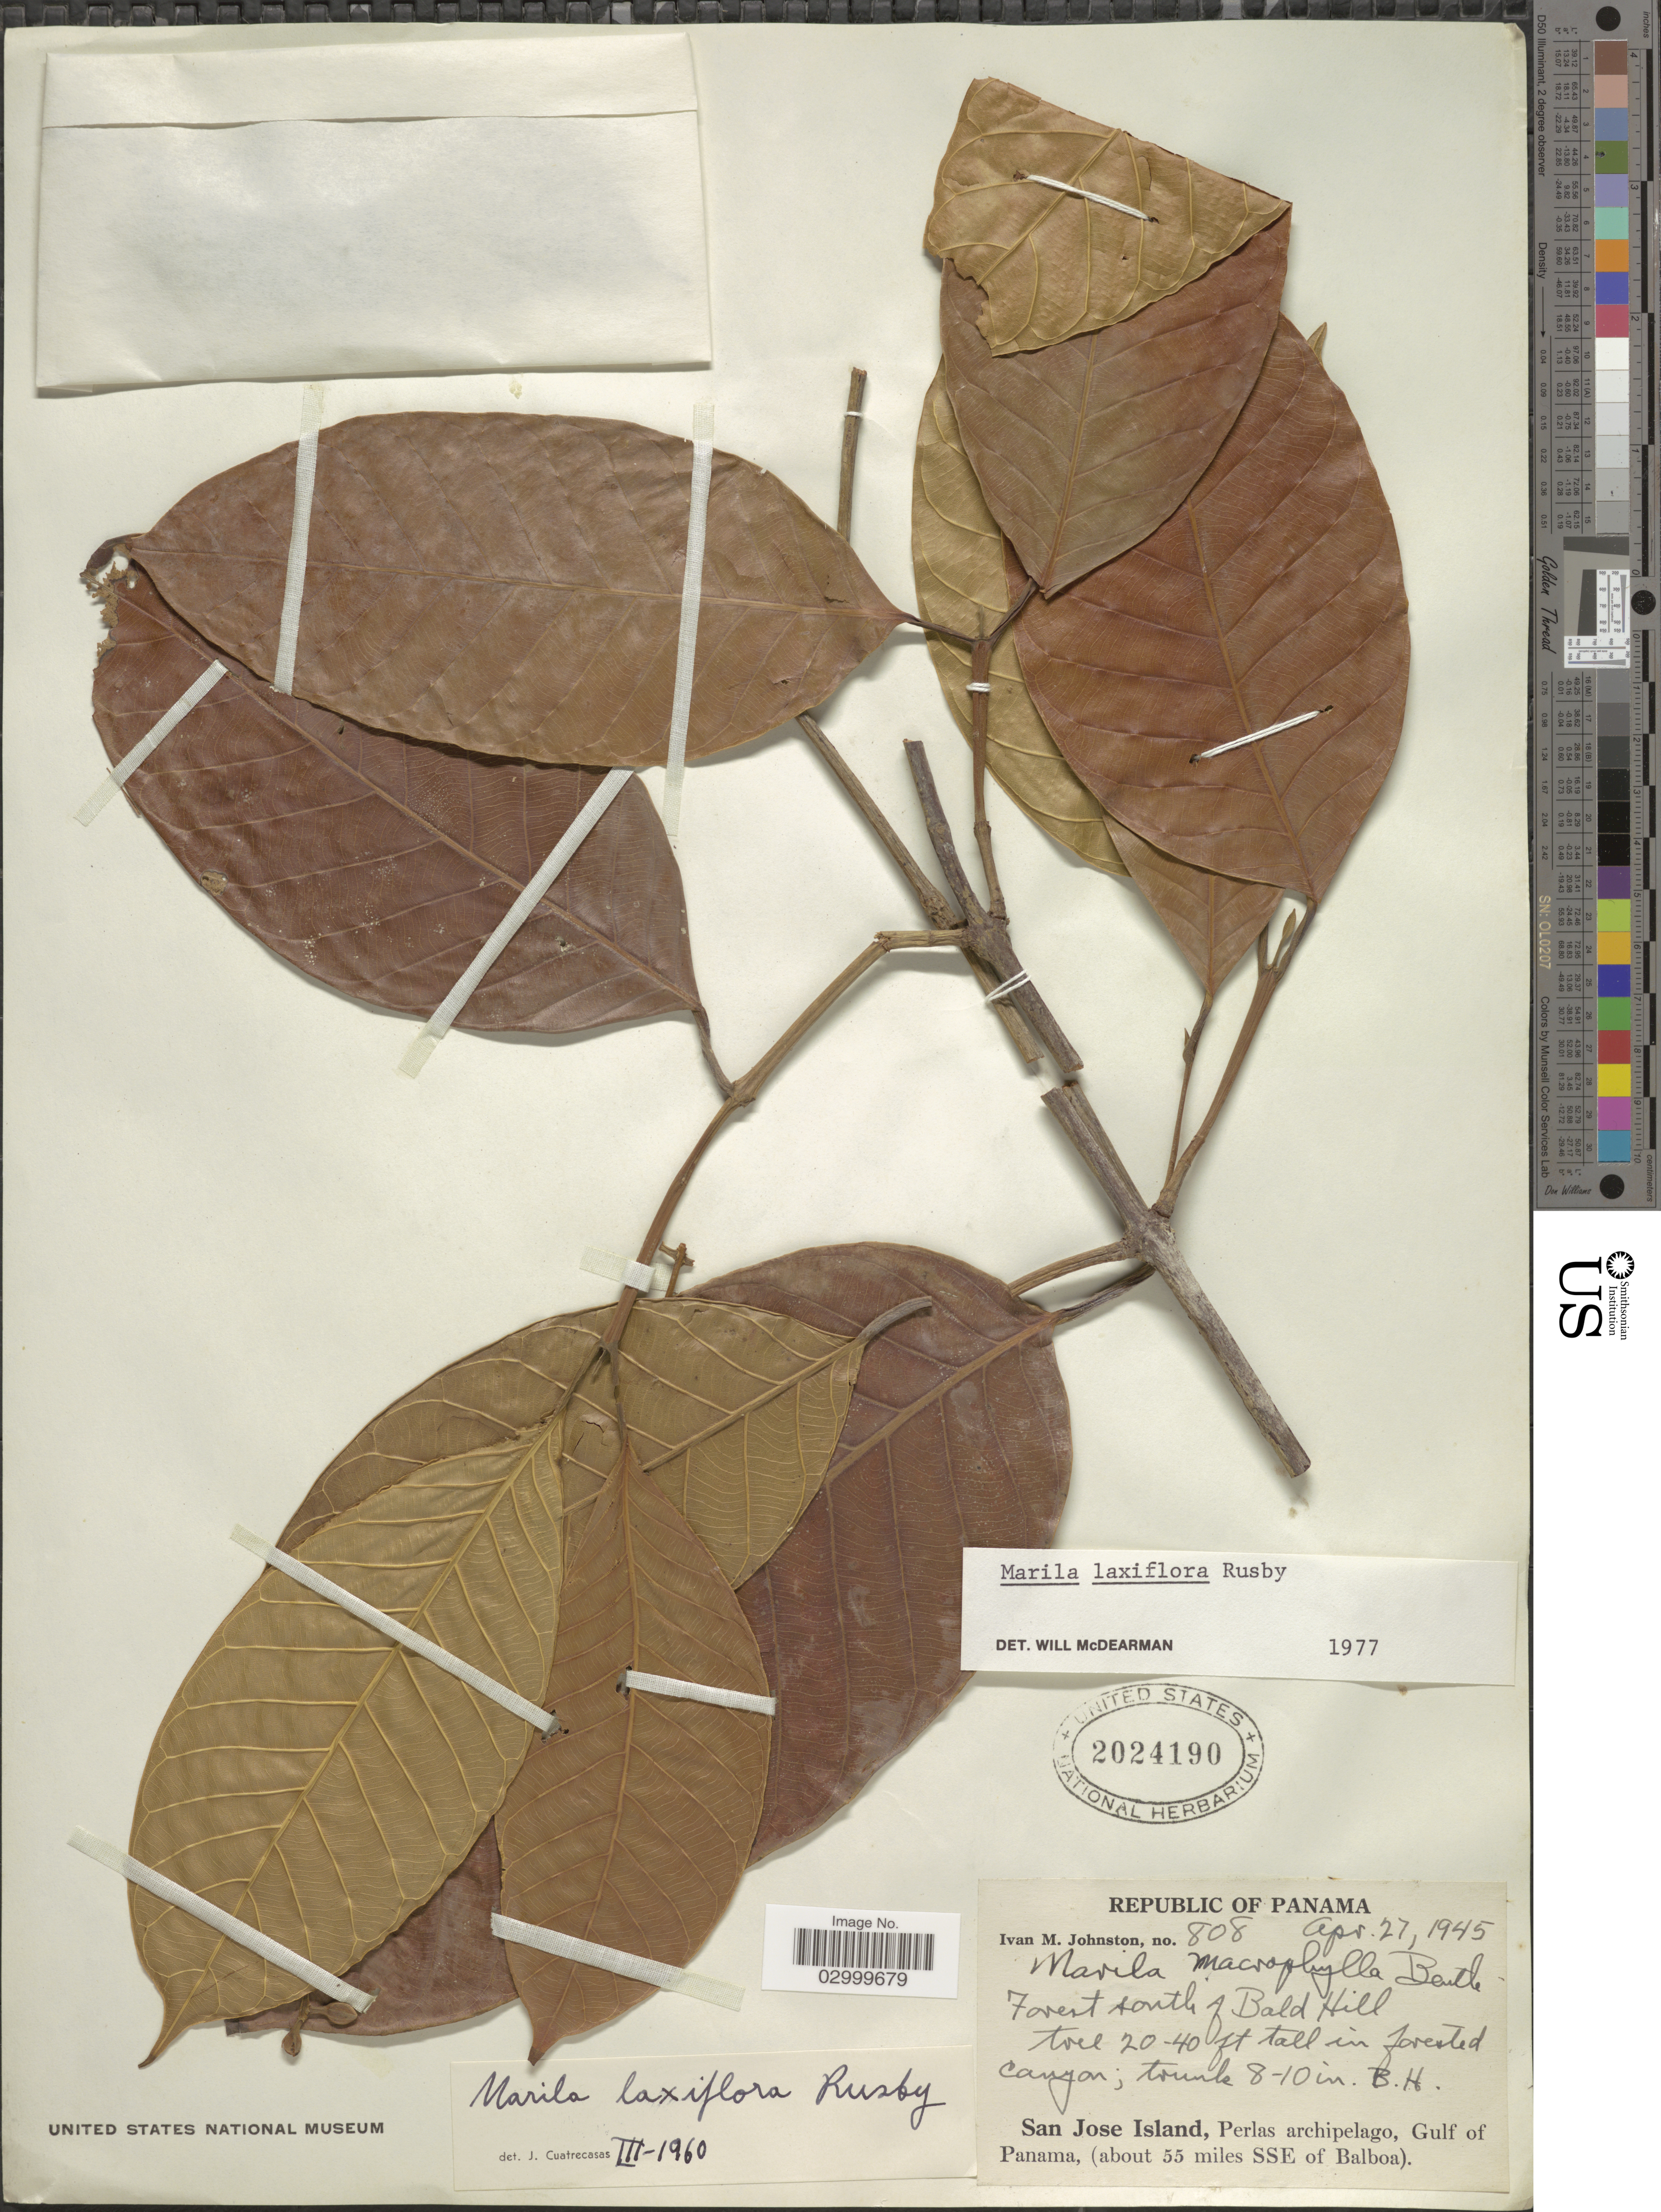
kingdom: Plantae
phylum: Tracheophyta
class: Magnoliopsida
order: Malpighiales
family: Calophyllaceae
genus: Marila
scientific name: Marila laxiflora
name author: Rusby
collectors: I.M. Johnston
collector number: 808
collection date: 1945-04-27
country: Panama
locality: Forest south of Bald Hill, San Jose Island, Perlas archipelago, Gulf of Panama, (about 55 miles SSE of Balboa).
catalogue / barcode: US 2024190